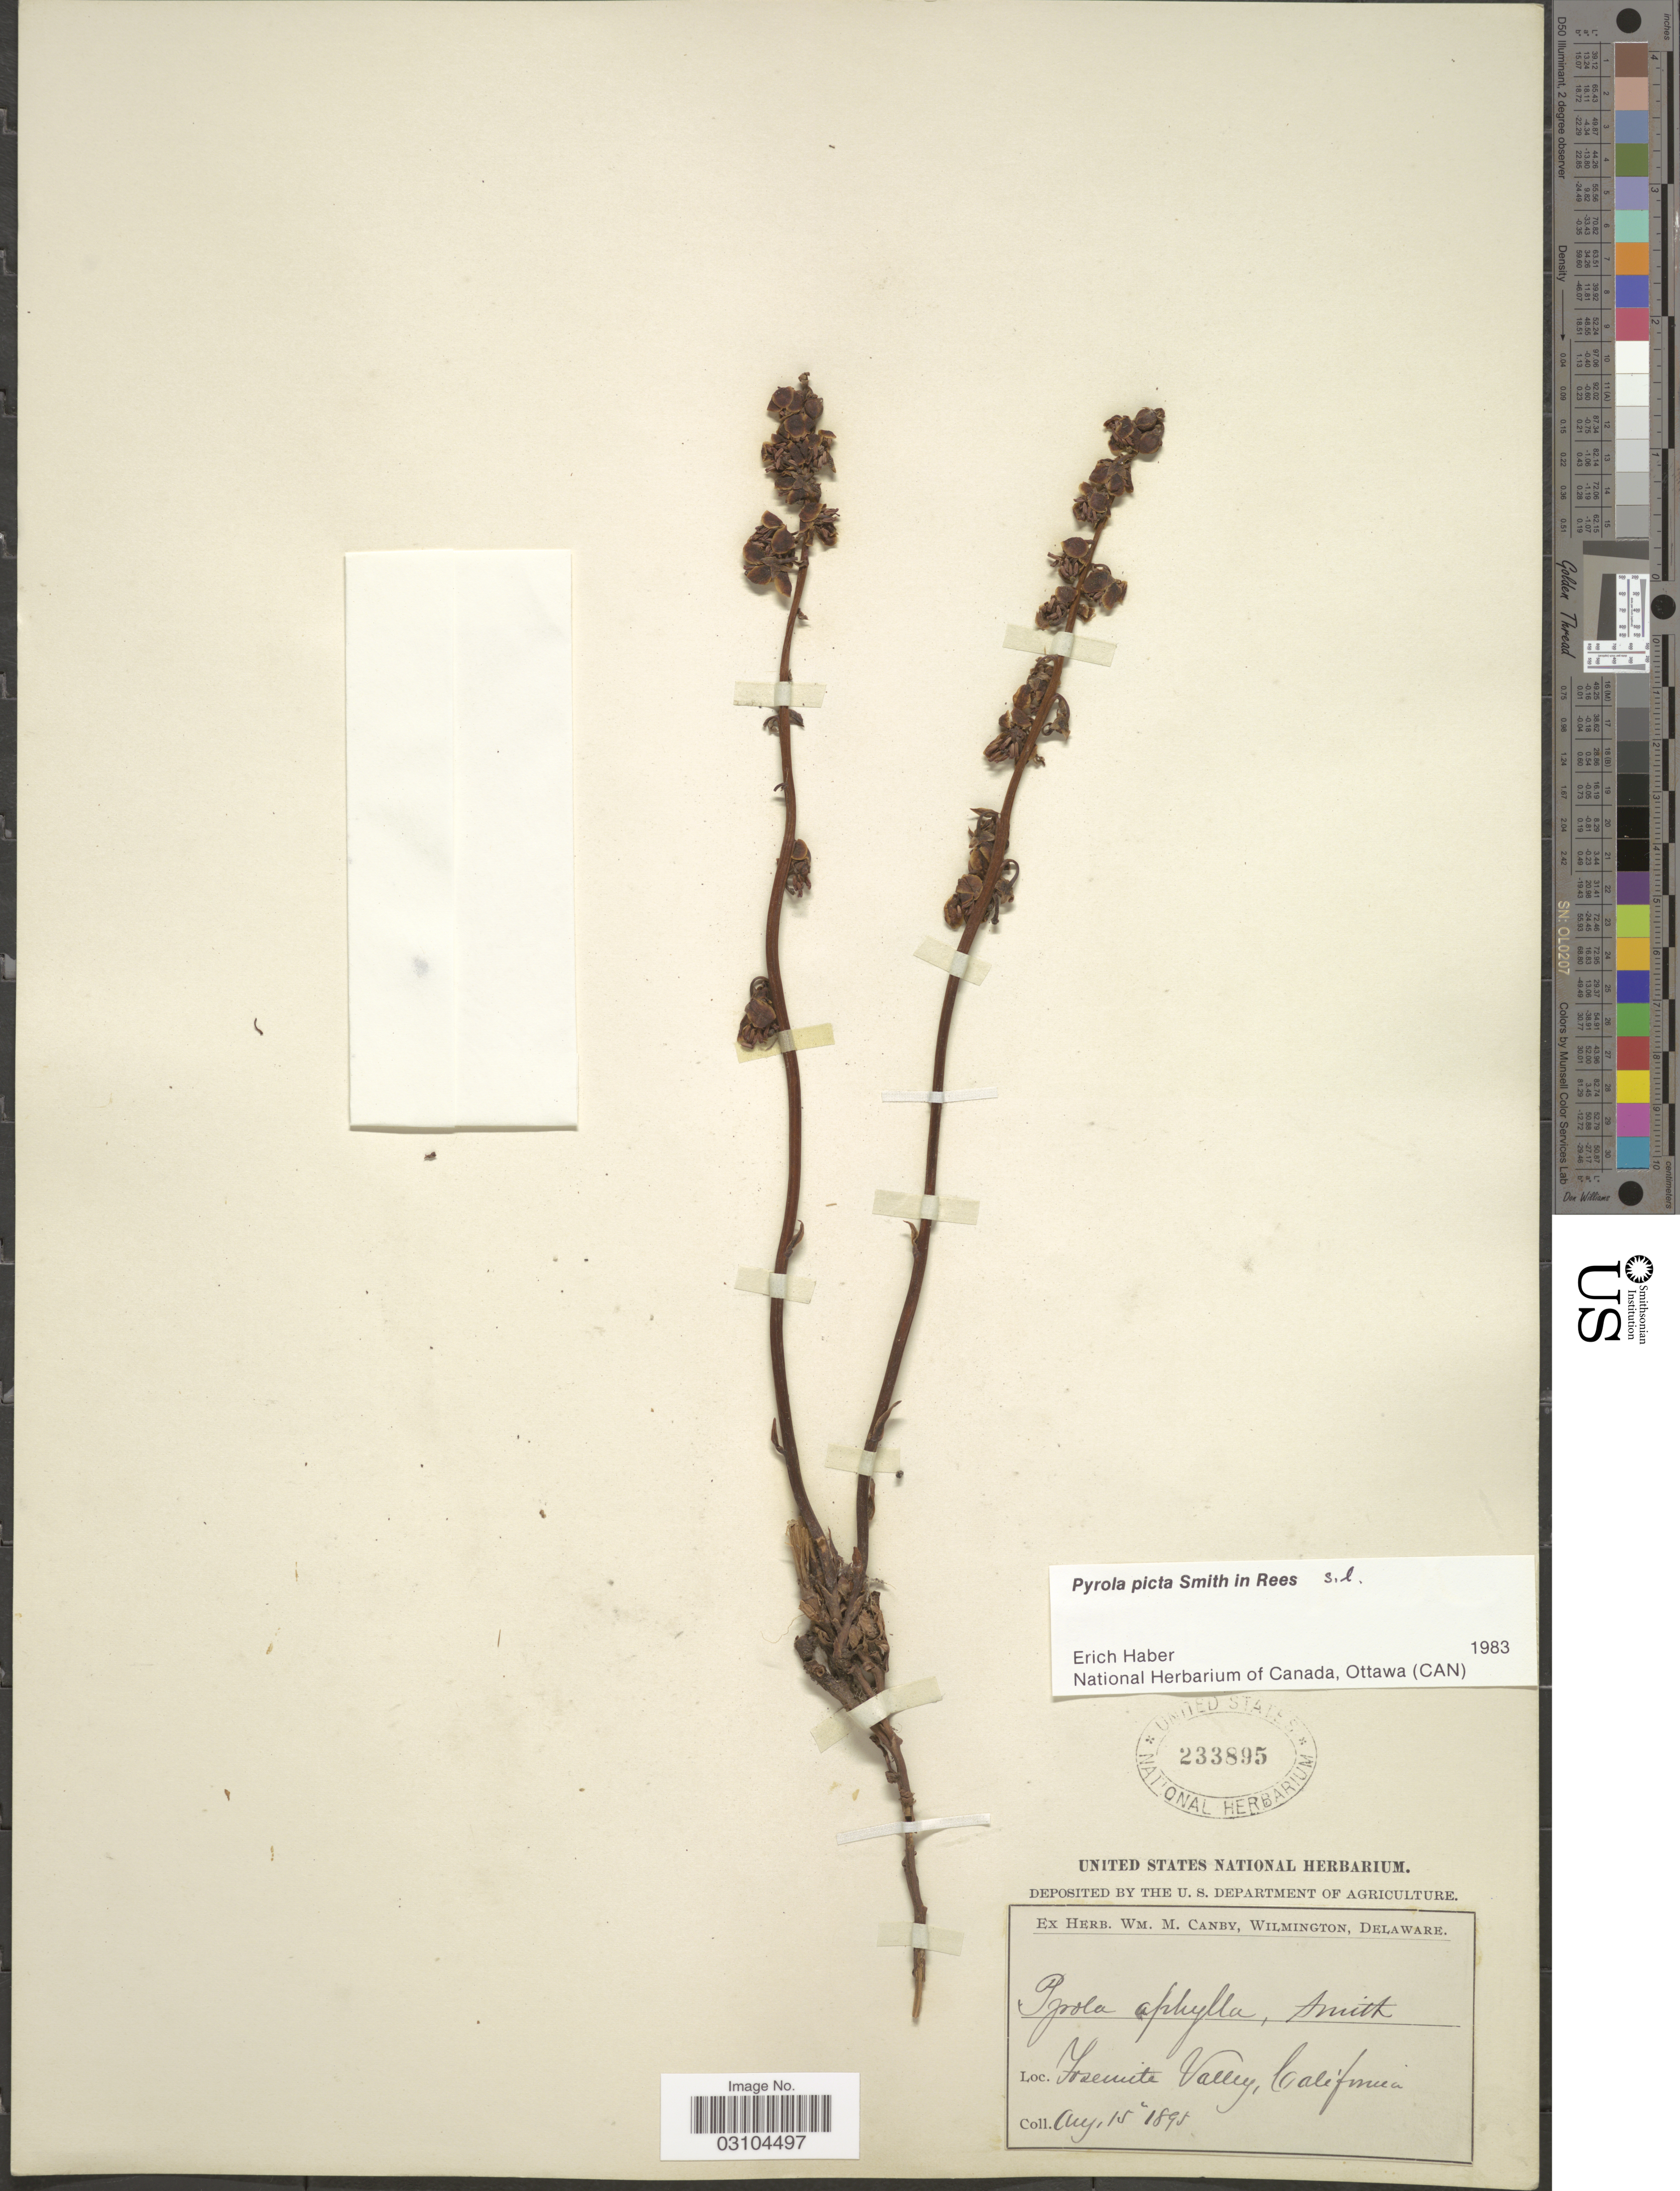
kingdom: Plantae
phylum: Tracheophyta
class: Magnoliopsida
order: Ericales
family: Ericaceae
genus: Pyrola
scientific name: Pyrola picta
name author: Sm. in Rees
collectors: ex herb. W.M. Canby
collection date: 1895-08-15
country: United States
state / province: California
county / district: Mariposa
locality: Yosemite Valley.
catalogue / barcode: US 233895